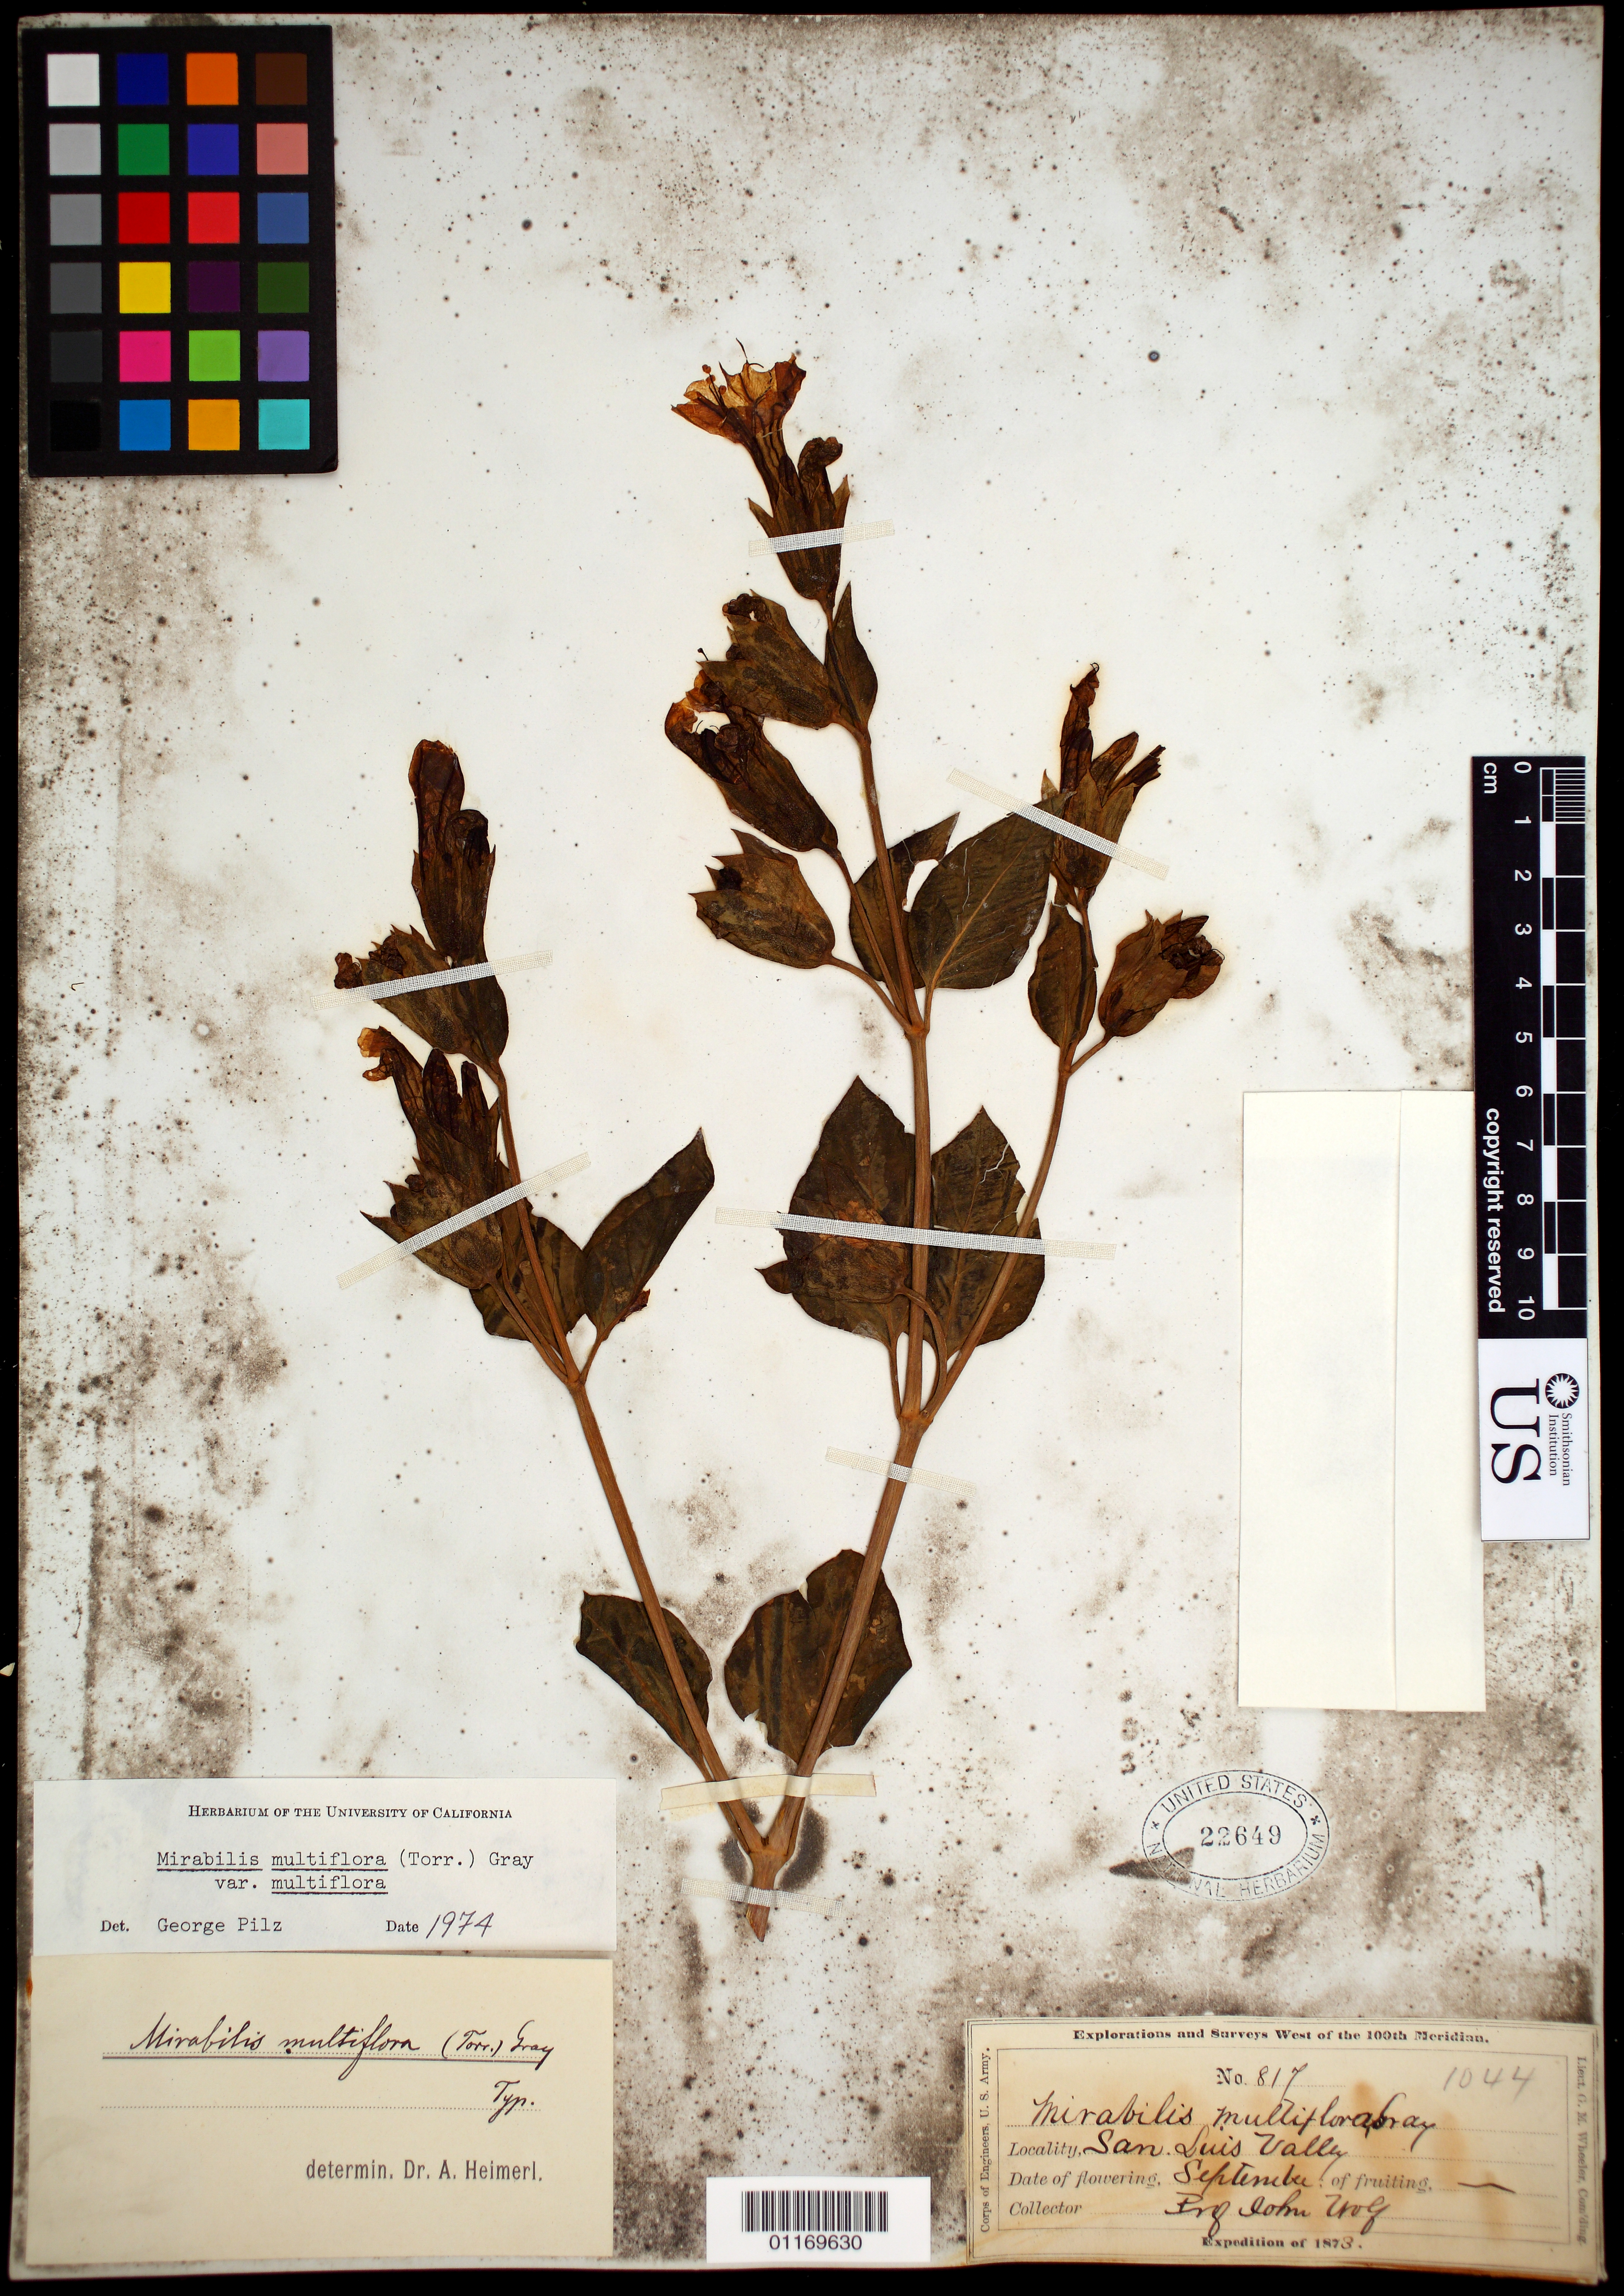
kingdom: Plantae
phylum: Tracheophyta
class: Magnoliopsida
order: Caryophyllales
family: Nyctaginaceae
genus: Mirabilis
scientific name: Mirabilis multiflora var. multiflora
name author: (Torr.) A. Gray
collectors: J. Wolf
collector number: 817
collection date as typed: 1873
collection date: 1873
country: United States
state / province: Colorado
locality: San Luis Valley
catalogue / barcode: US 22649